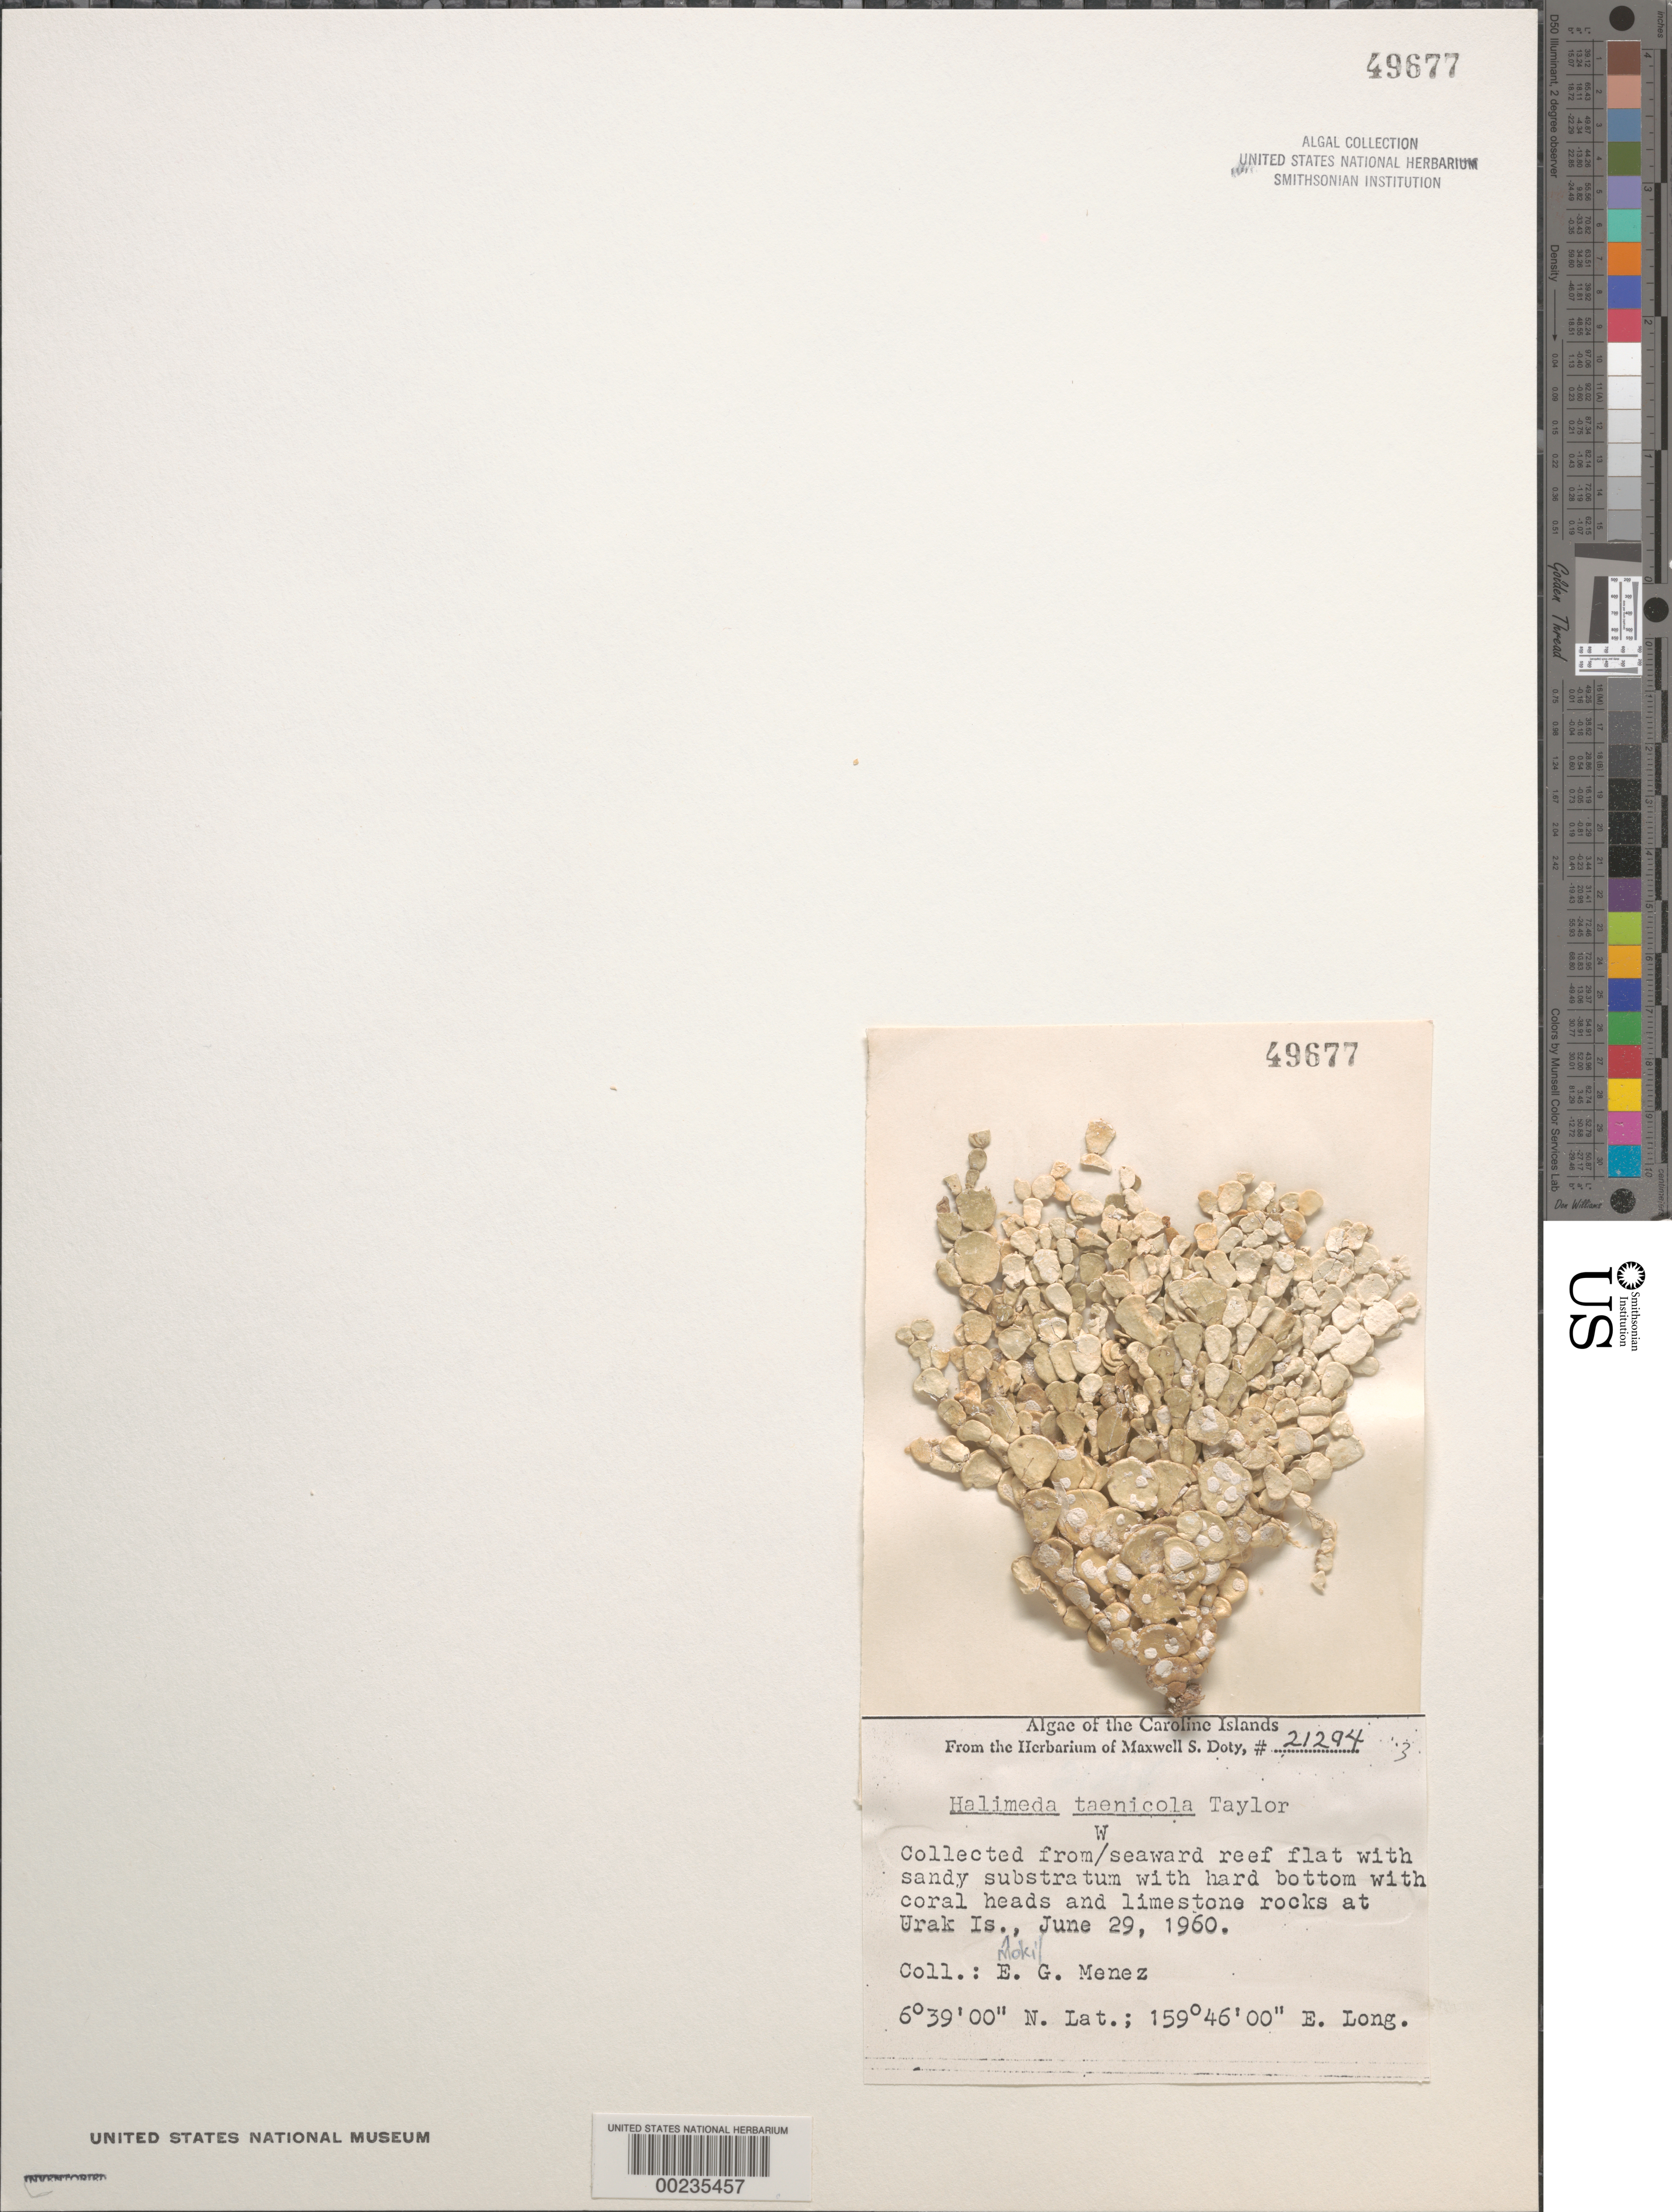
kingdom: Plantae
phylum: Chlorophyta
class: Ulvophyceae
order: Bryopsidales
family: Halimedaceae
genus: Halimeda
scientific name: Halimeda taenicola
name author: W.R. Taylor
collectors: Meñez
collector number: MSD 21294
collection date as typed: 29 Jun 1960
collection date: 1960-06-29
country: Micronesia, Federated States of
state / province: Pohnpei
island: Mwokil (Mokil) Atoll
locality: Urak Islet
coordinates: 6 39' 00" N, 159 46' 00" E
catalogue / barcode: US 49677